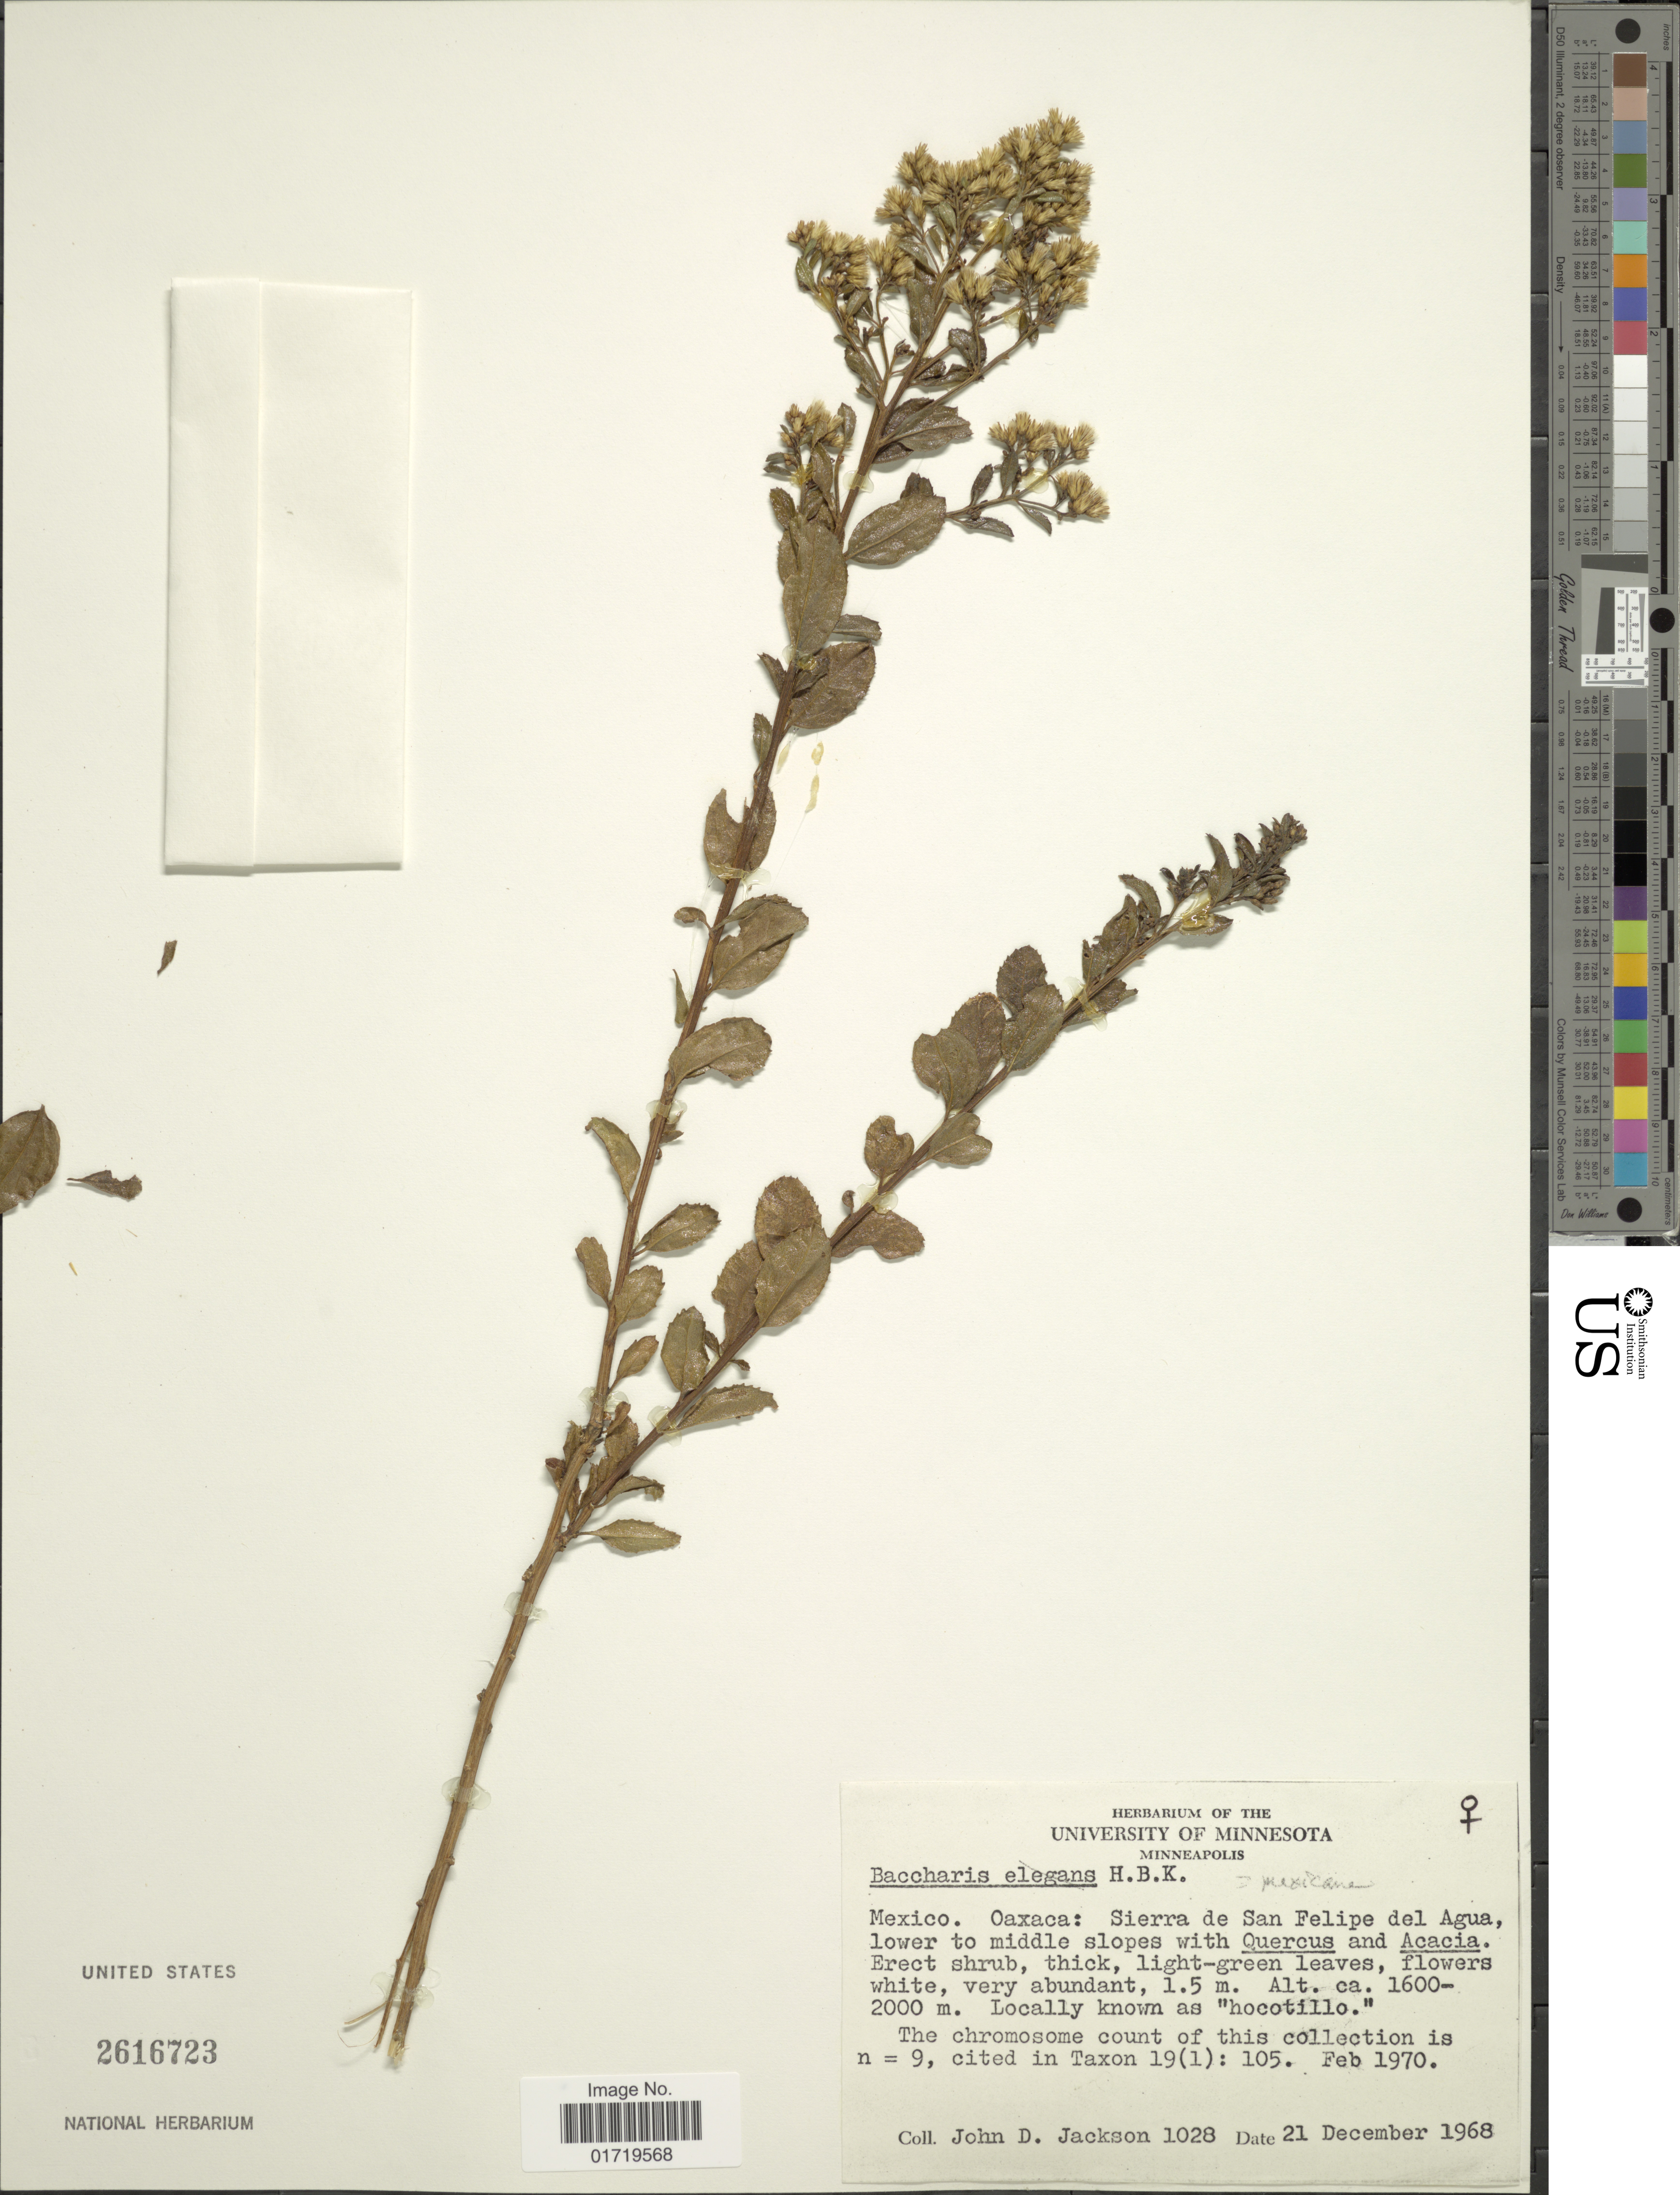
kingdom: Plantae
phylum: Tracheophyta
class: Magnoliopsida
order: Asterales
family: Asteraceae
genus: Baccharis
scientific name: Baccharis mexicana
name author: Cuatrec.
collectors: J. Jackson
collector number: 1028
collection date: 1968-12-21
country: Mexico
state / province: Oaxaca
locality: Oaxaca: Sierra de San Felipe del Agua, lower to middle slopes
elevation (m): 1600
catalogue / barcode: US 2616723